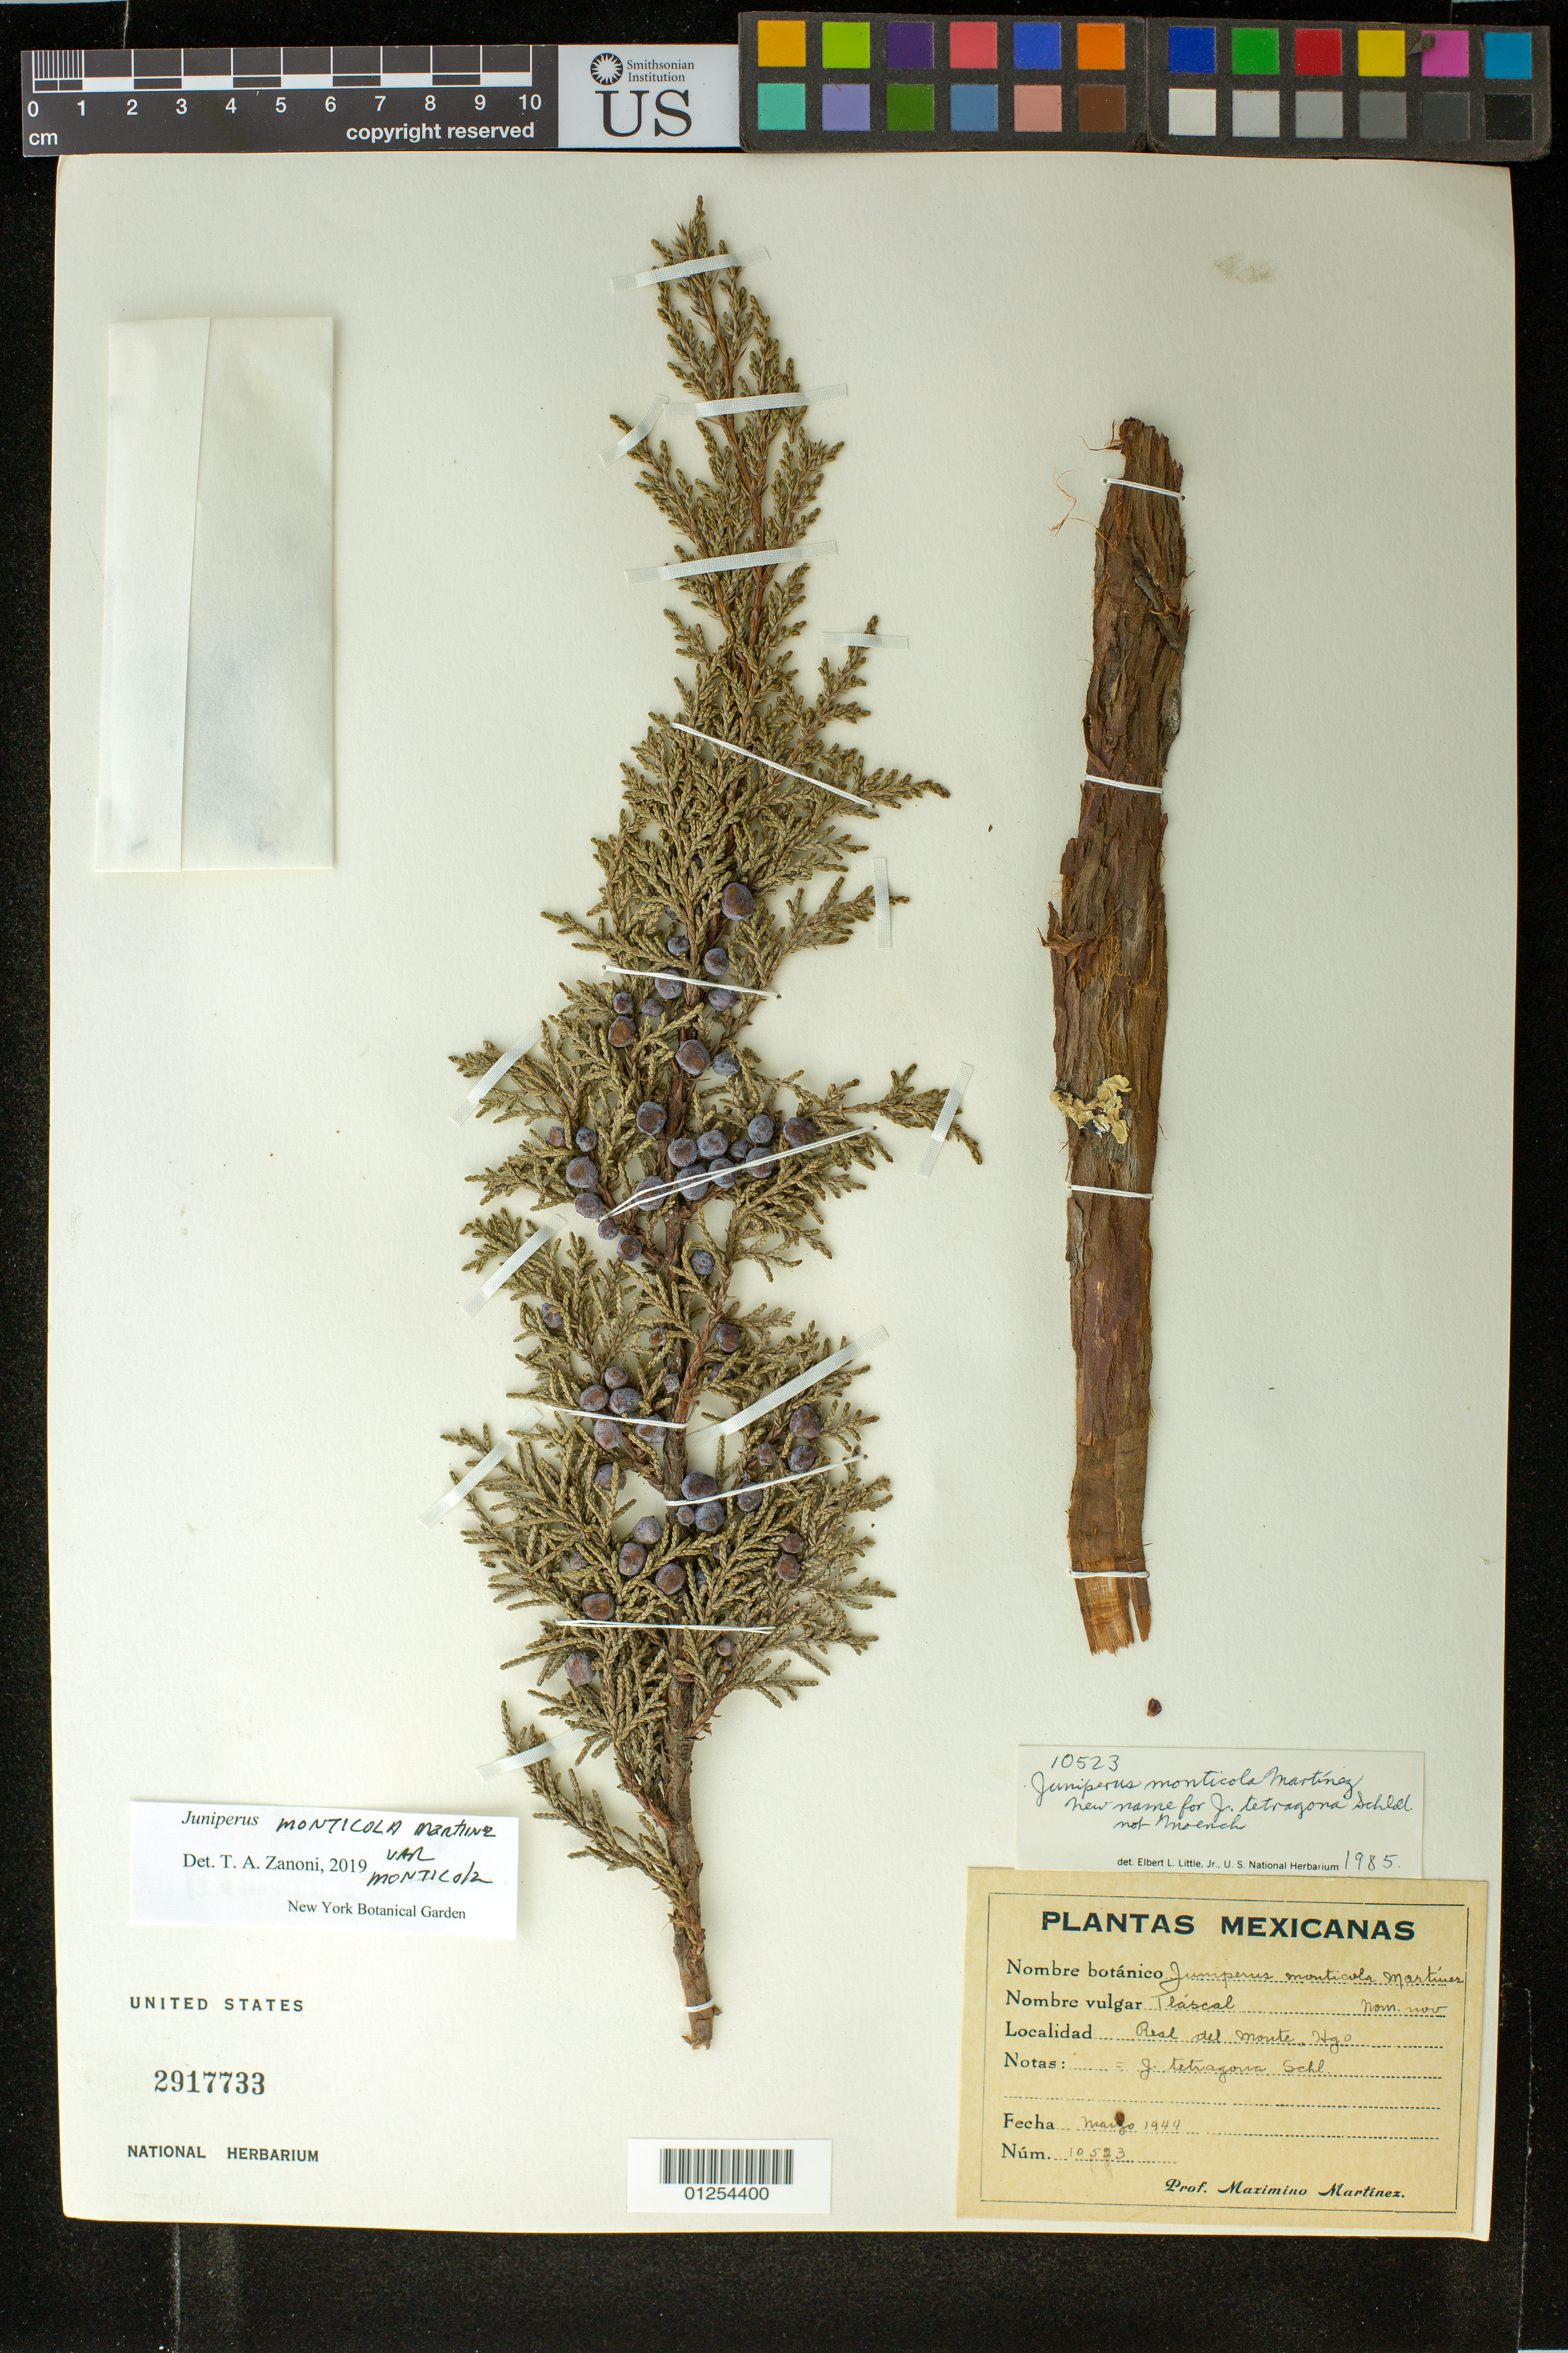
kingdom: Plantae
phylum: Tracheophyta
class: Pinopsida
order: Pinales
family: Cupressaceae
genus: Juniperus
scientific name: Juniperus monticola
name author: Martínez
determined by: Zanoni, T. A., (NY), New York Botanical Garden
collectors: M. Martinez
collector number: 10523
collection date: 1944-03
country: Mexico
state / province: Hidalgo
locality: Real del Monte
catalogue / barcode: US 2917733